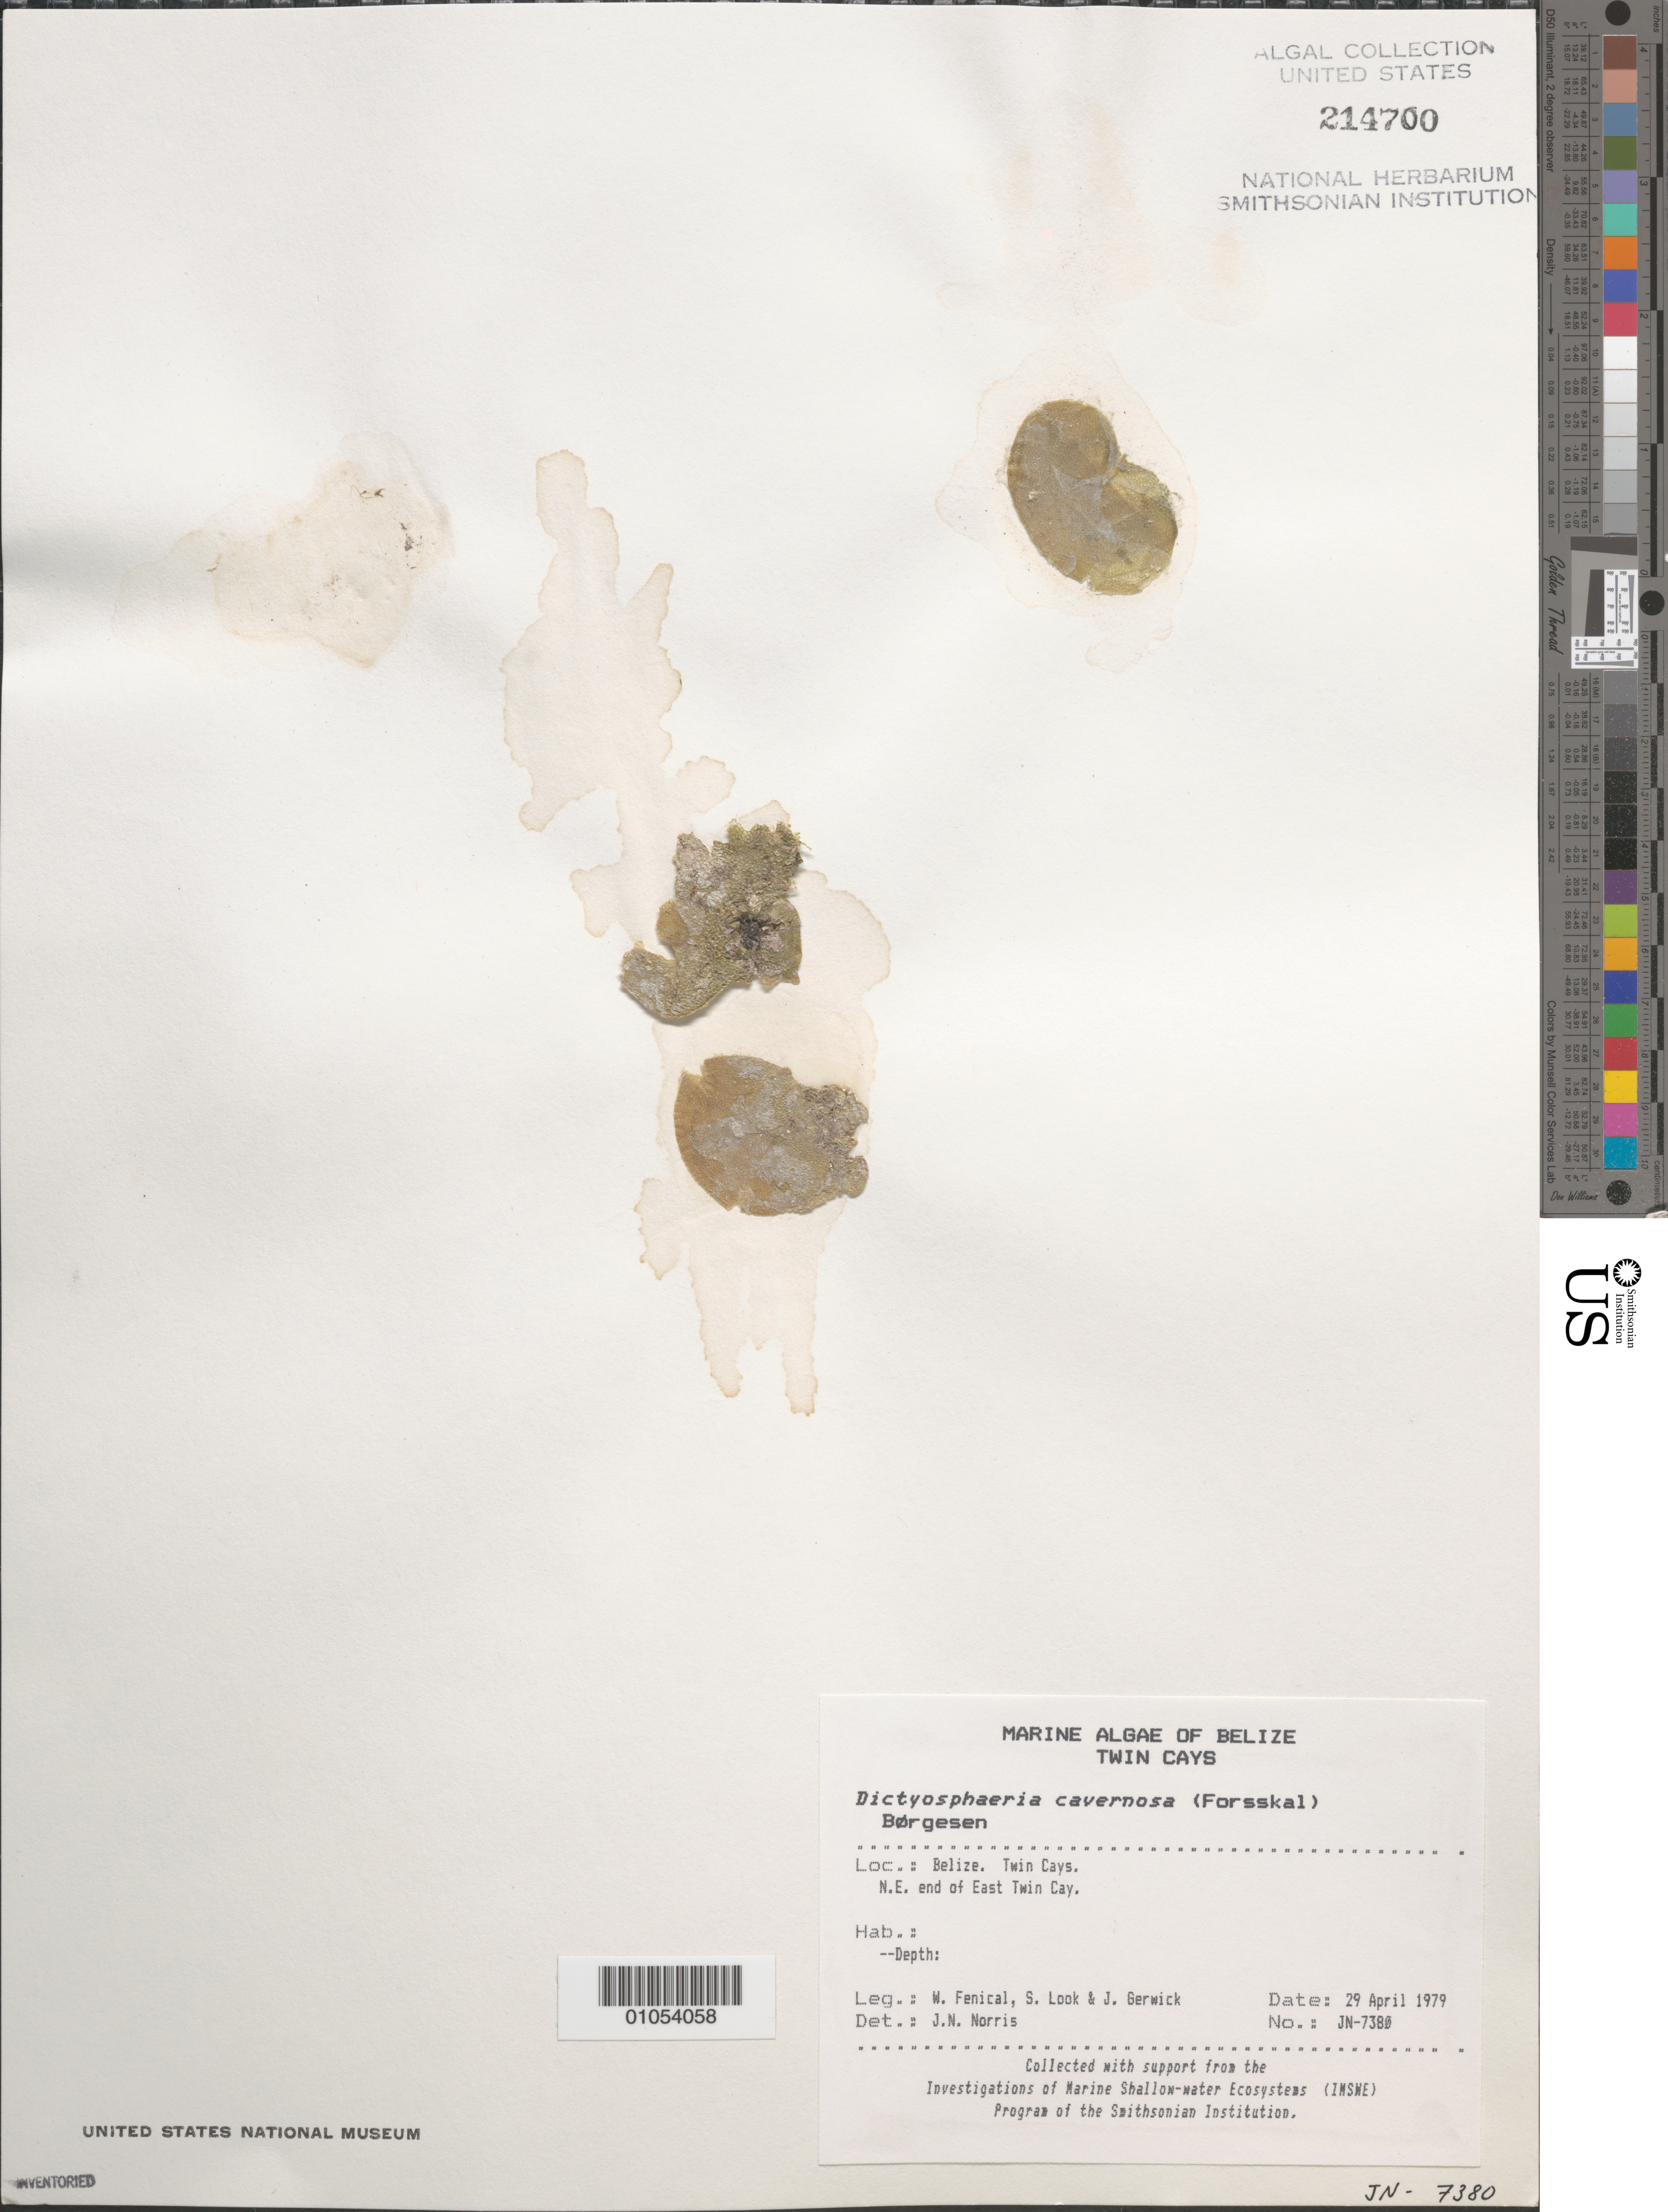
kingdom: Plantae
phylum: Chlorophyta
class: Ulvophyceae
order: Siphonocladales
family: Siphonocladaceae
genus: Dictyosphaeria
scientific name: Dictyosphaeria cavernosa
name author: (Forssk.) Børgesen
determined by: Norris, James N.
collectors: W. Fenical, S. Look & J. Gerwick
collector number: JN-7380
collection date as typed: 29 Apr 1979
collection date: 1979-04-29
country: Belize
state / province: Stann Creek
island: East Twin Cay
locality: Northeast end of East Twin Cay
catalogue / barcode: US 214700